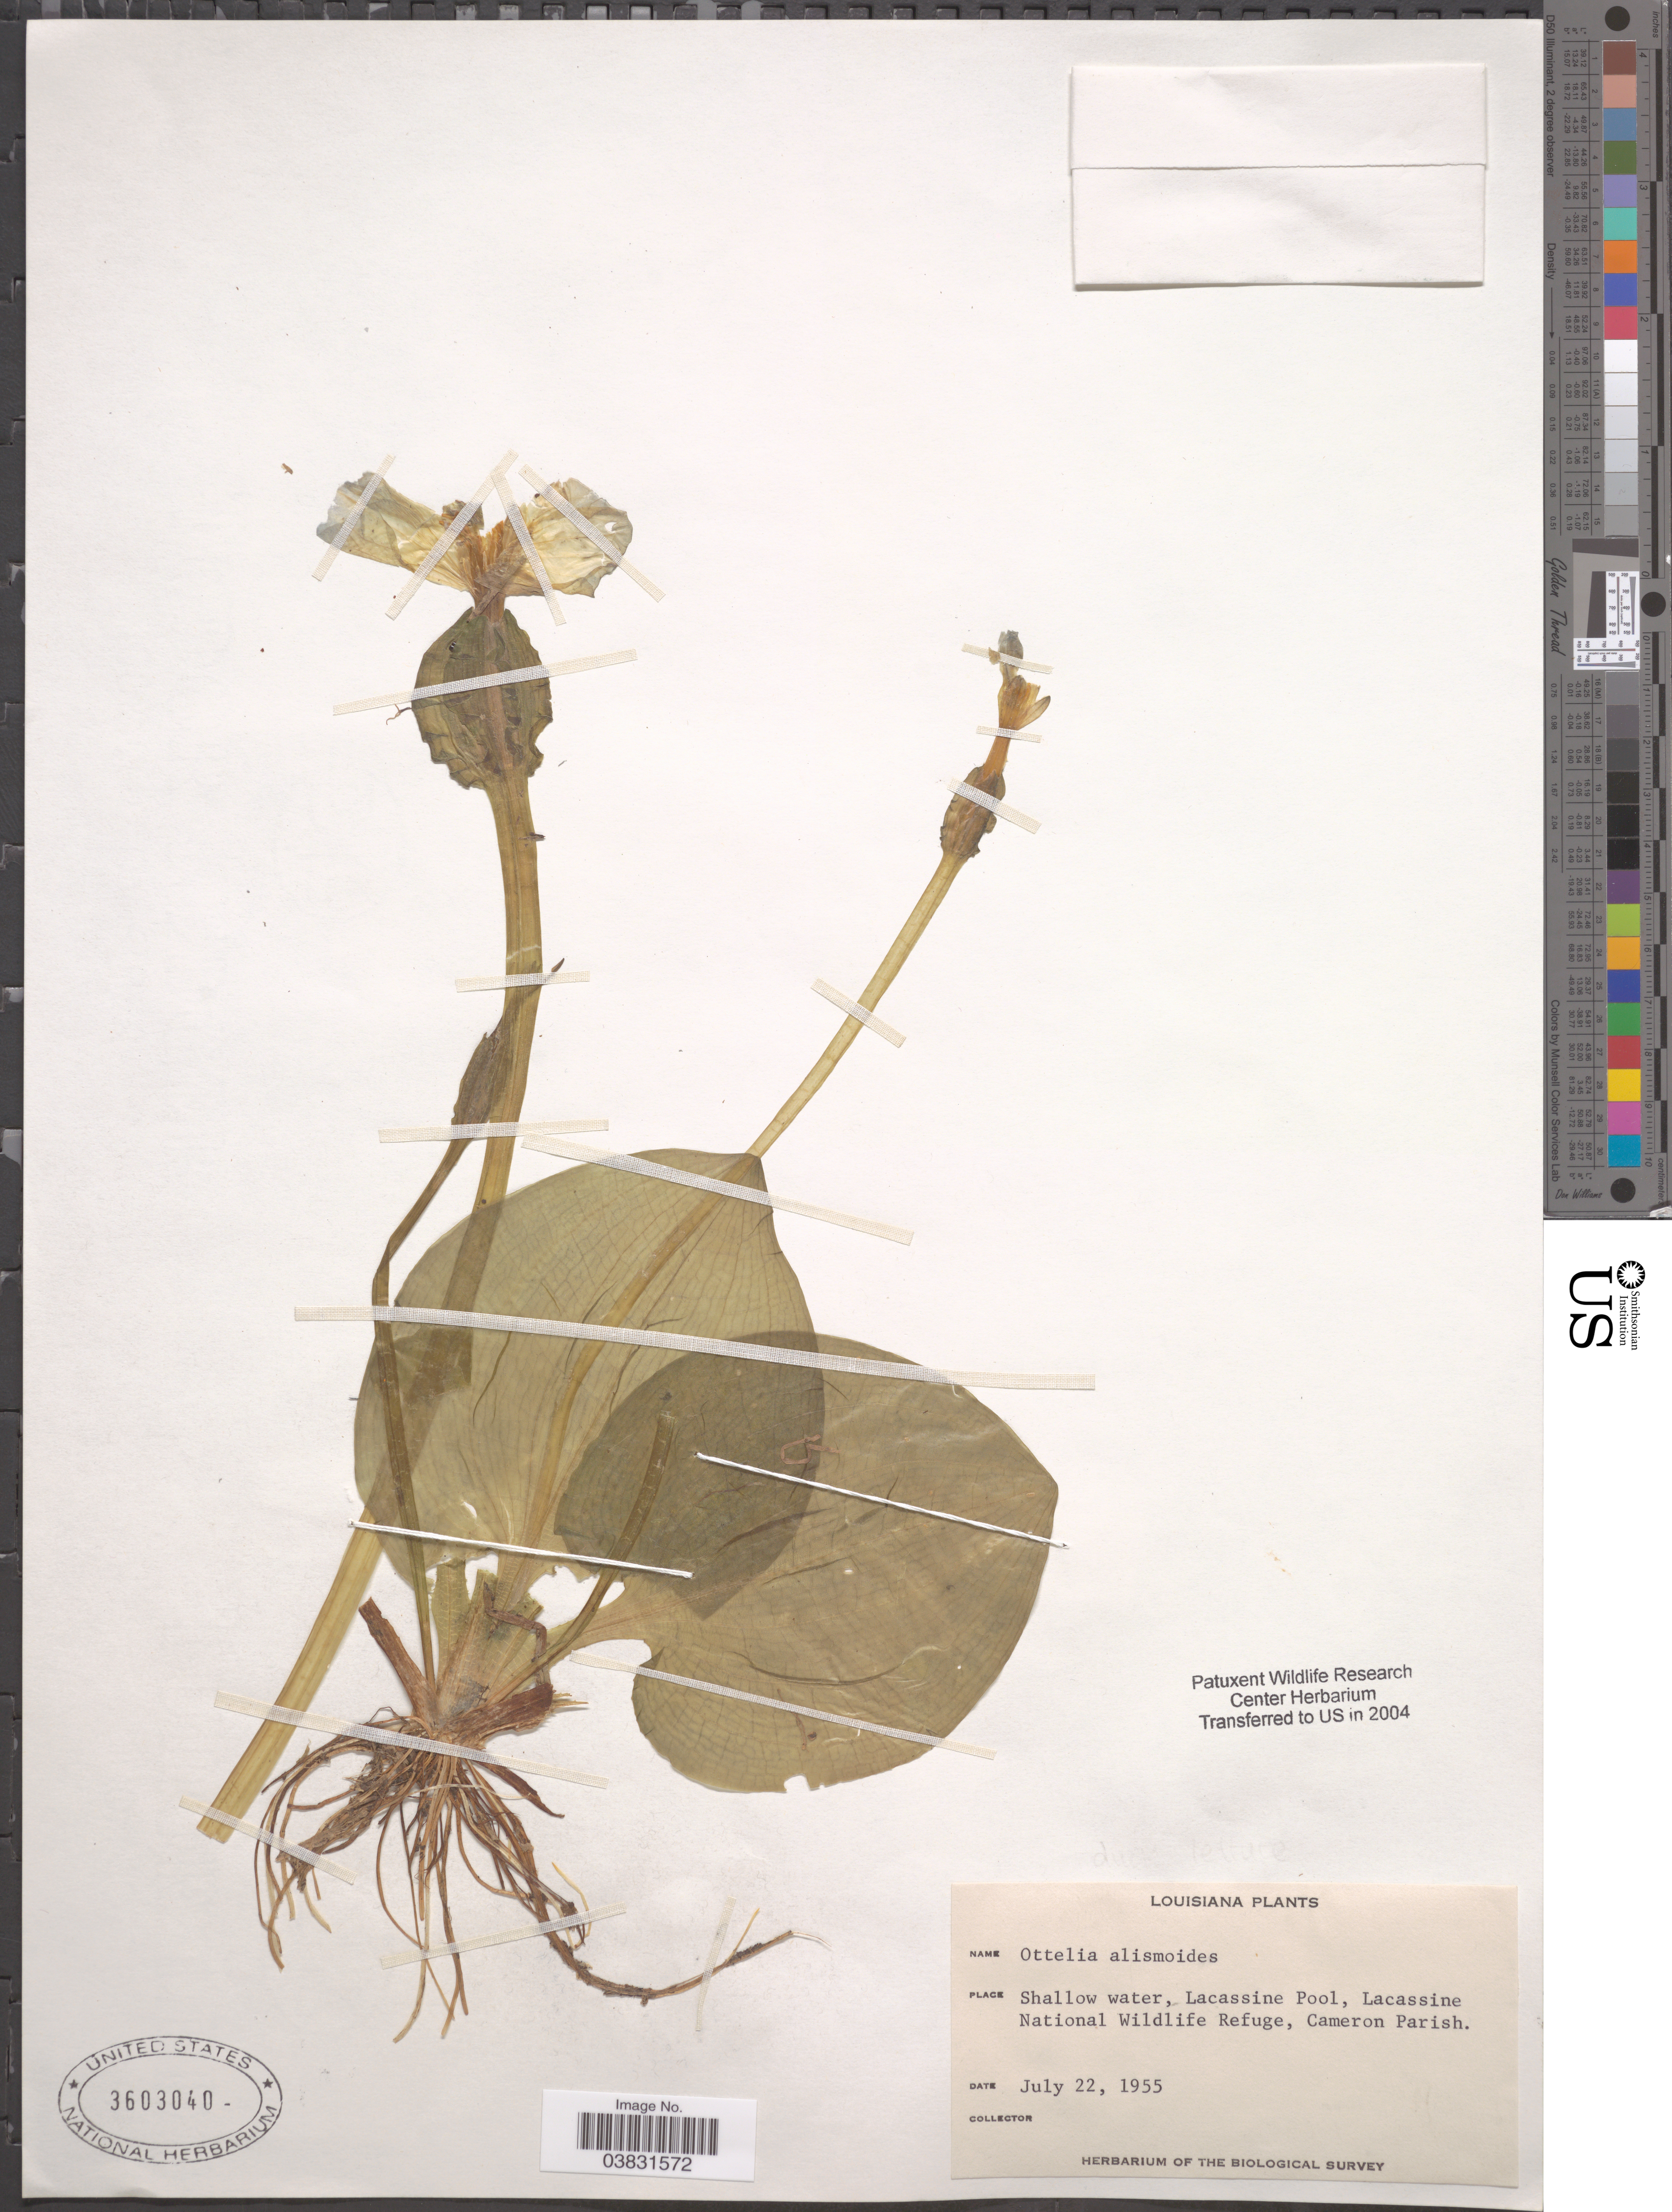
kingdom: Plantae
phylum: Tracheophyta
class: Liliopsida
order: Alismatales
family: Hydrocharitaceae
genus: Ottelia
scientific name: Ottelia alismoides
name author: Pers.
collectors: ex herb. of the Biological Survey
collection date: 1955-07-22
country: United States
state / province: Louisiana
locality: Shallow water, Lacassine Pool, Lacassine National Wildlife Refuge, Cameron Parish.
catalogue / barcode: US 3603040